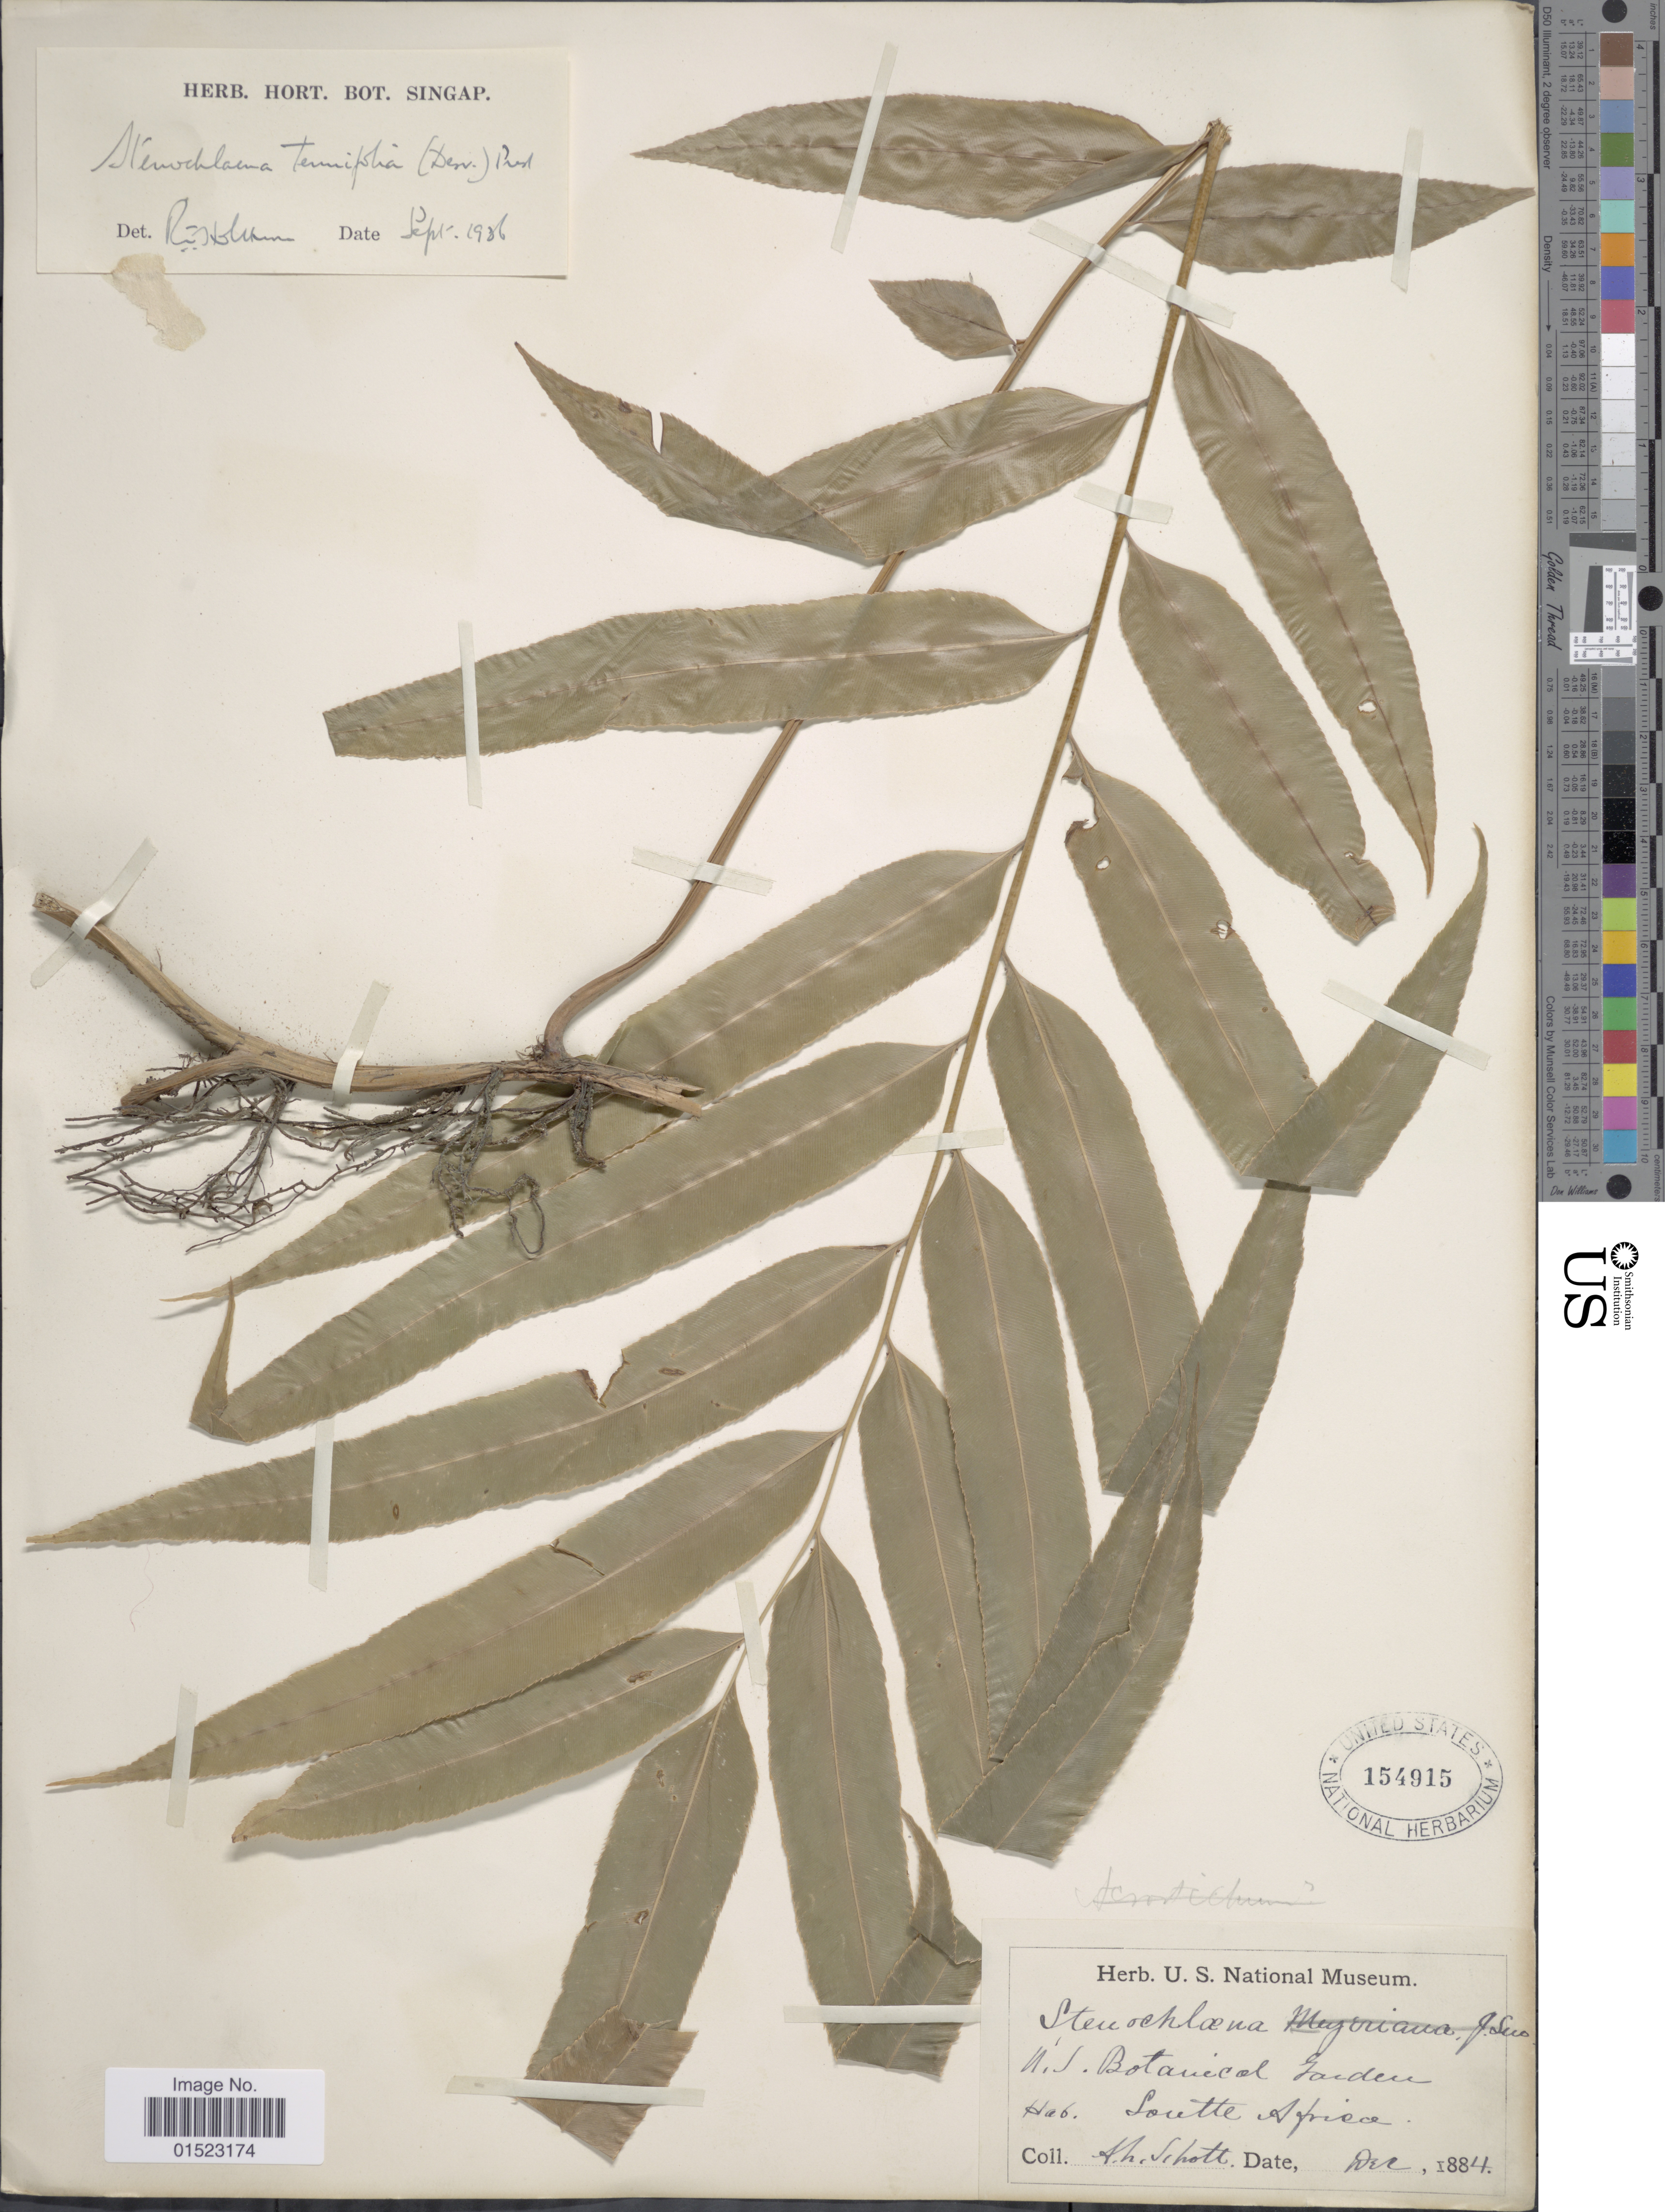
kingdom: Plantae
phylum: Tracheophyta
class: Polypodiopsida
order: Polypodiales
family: Blechnaceae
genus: Stenochlaena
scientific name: Stenochlaena tenuifolia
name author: (Desv.) T. Moore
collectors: A. L. Schott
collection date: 1884-12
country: United States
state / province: New Jersey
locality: N.J. Botanical Garden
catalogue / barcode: US 154915